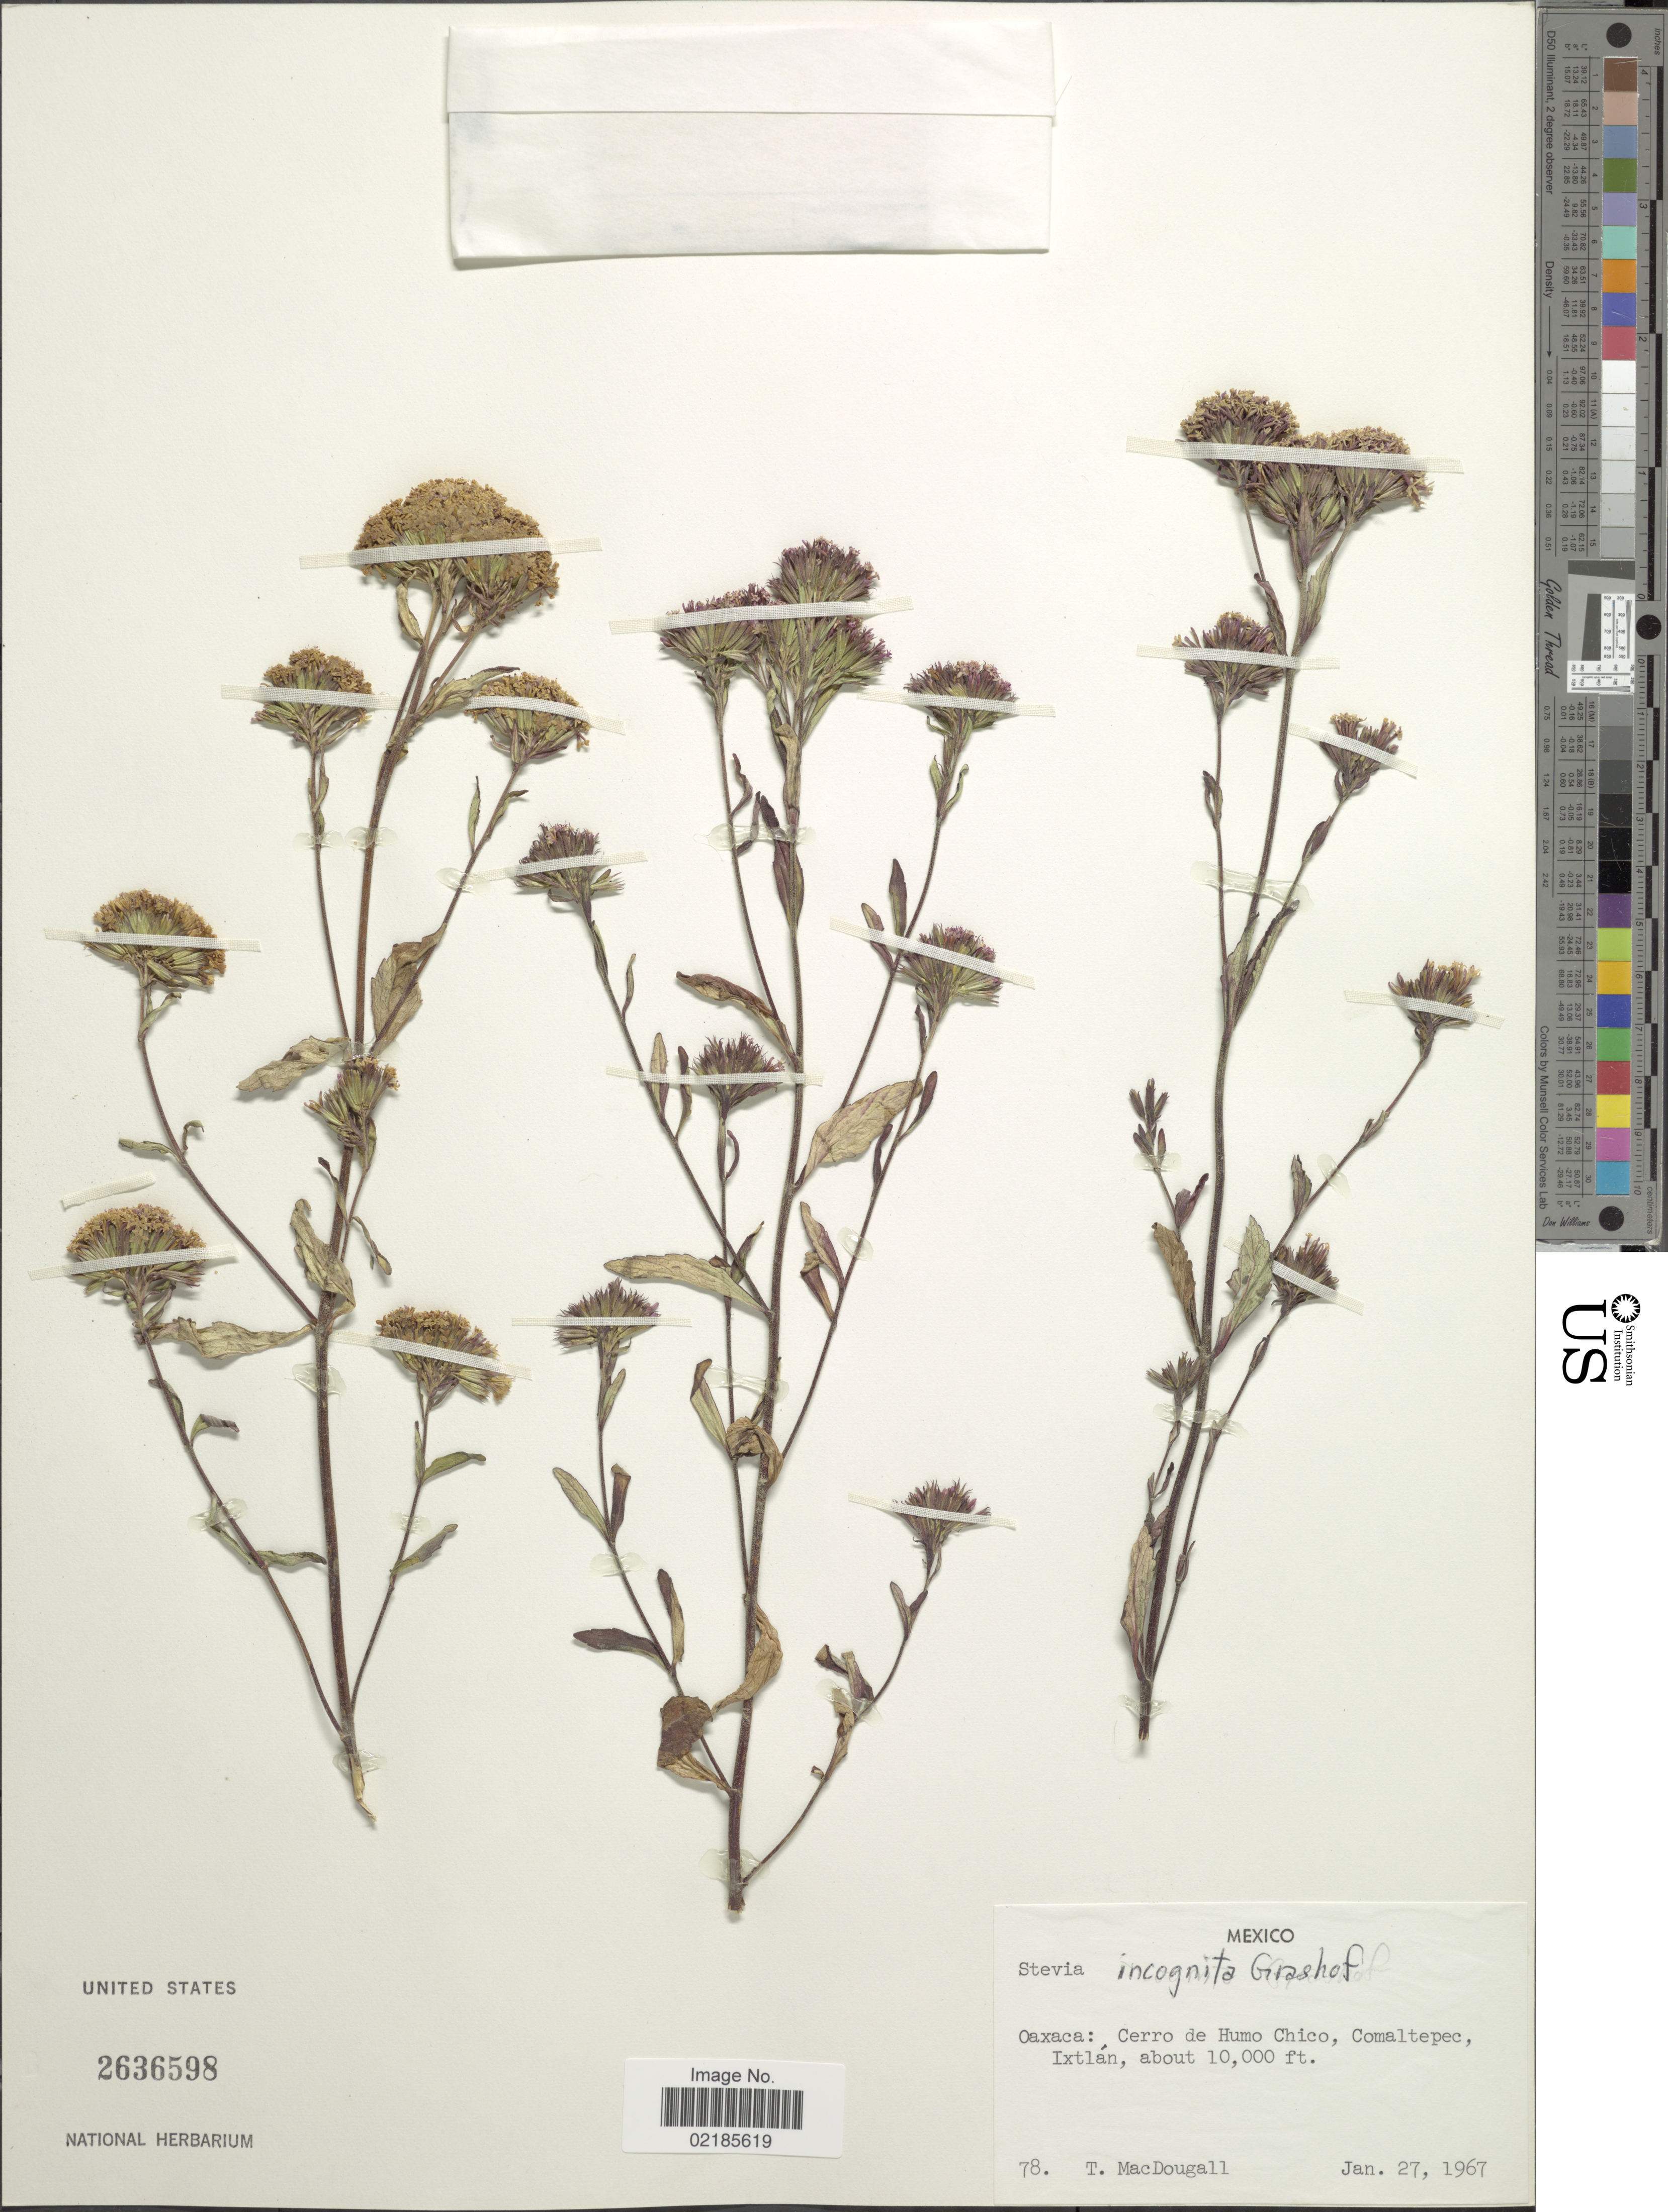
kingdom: Plantae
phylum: Tracheophyta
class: Magnoliopsida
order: Asterales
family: Asteraceae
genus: Stevia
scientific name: Stevia incognita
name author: Grashoff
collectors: T. B. MacDougall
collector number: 78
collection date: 1967-01-27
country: Mexico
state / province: Oaxaca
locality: Cerro de Humo Chico, Comaltepec, Ixtlan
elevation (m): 3048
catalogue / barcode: US 2636598